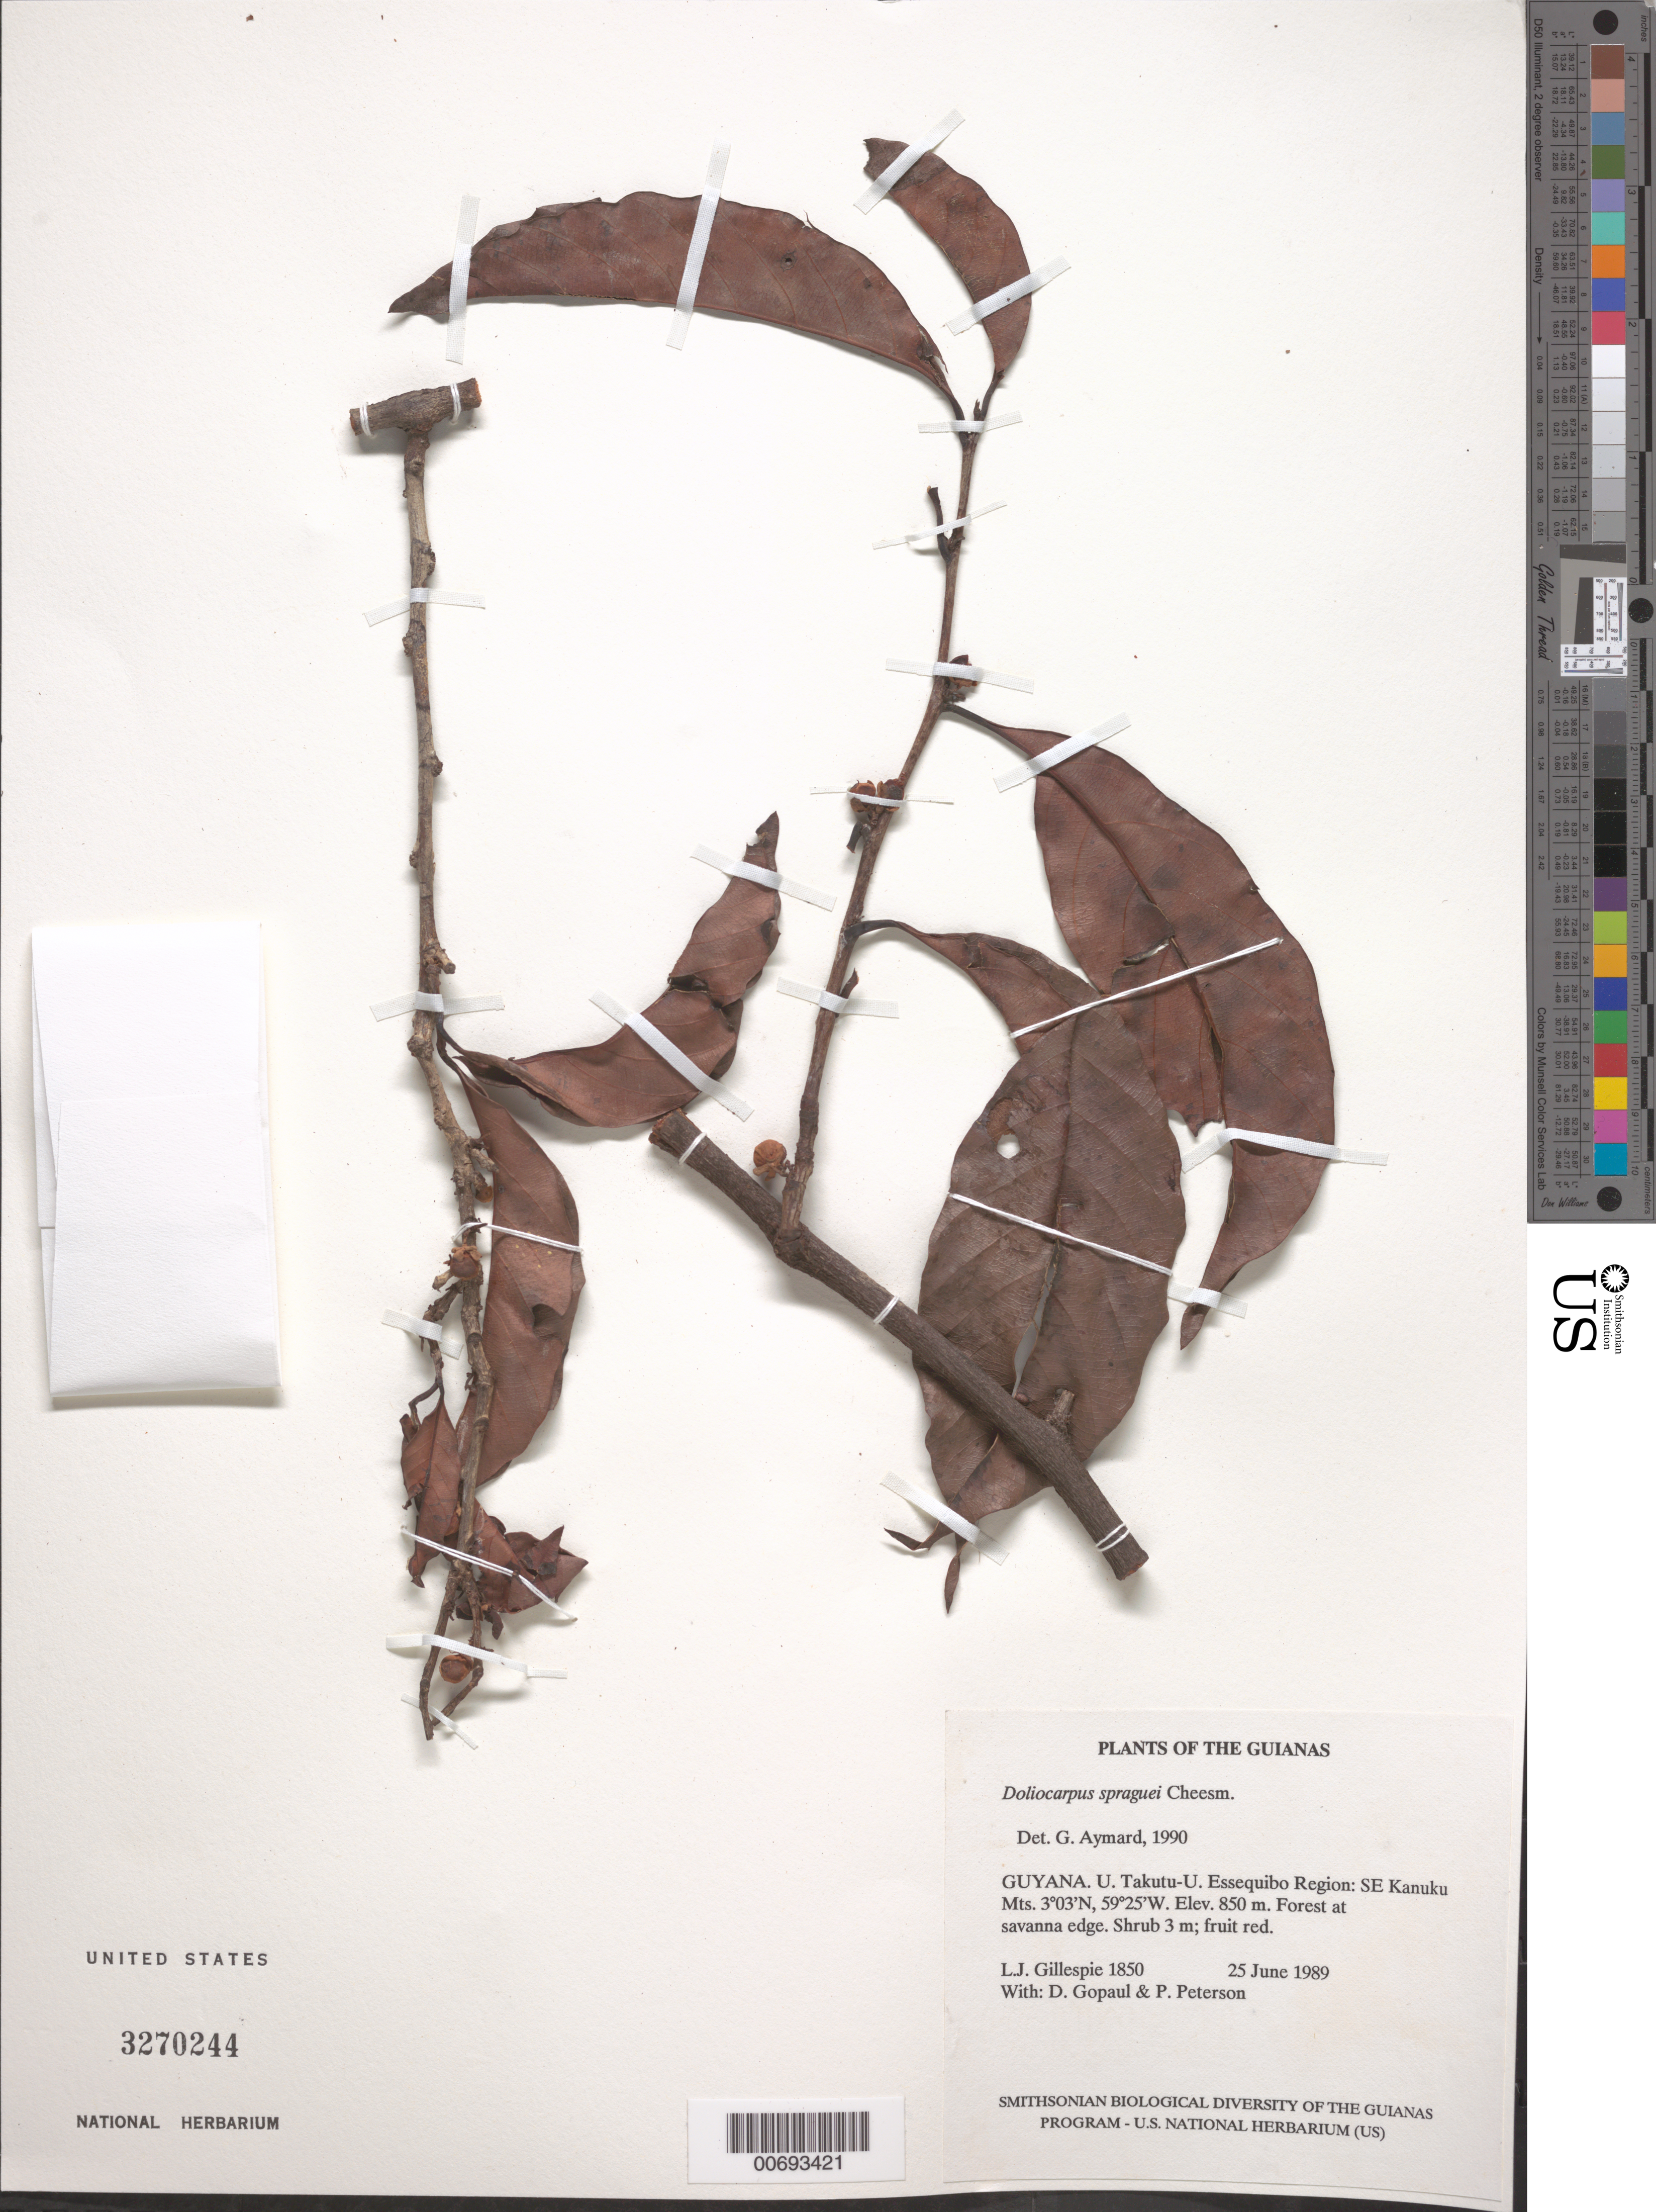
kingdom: Plantae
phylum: Tracheophyta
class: Magnoliopsida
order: Dilleniales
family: Dilleniaceae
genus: Doliocarpus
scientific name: Doliocarpus spraguei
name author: Cheesman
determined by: Aymard C., G. A., (PORT), Univ. Nac. Exp. de los Llanos Ezequiel Zamora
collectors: L. J. Gillespie, D. Gopaul & P. M. Peterson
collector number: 1850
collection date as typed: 25 June 1989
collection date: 1989-06-25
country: Guyana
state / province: U. Takutu-U. Essequibo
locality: SE Kanuku Mts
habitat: Forest at savanna edge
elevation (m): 250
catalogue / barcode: US 3270244